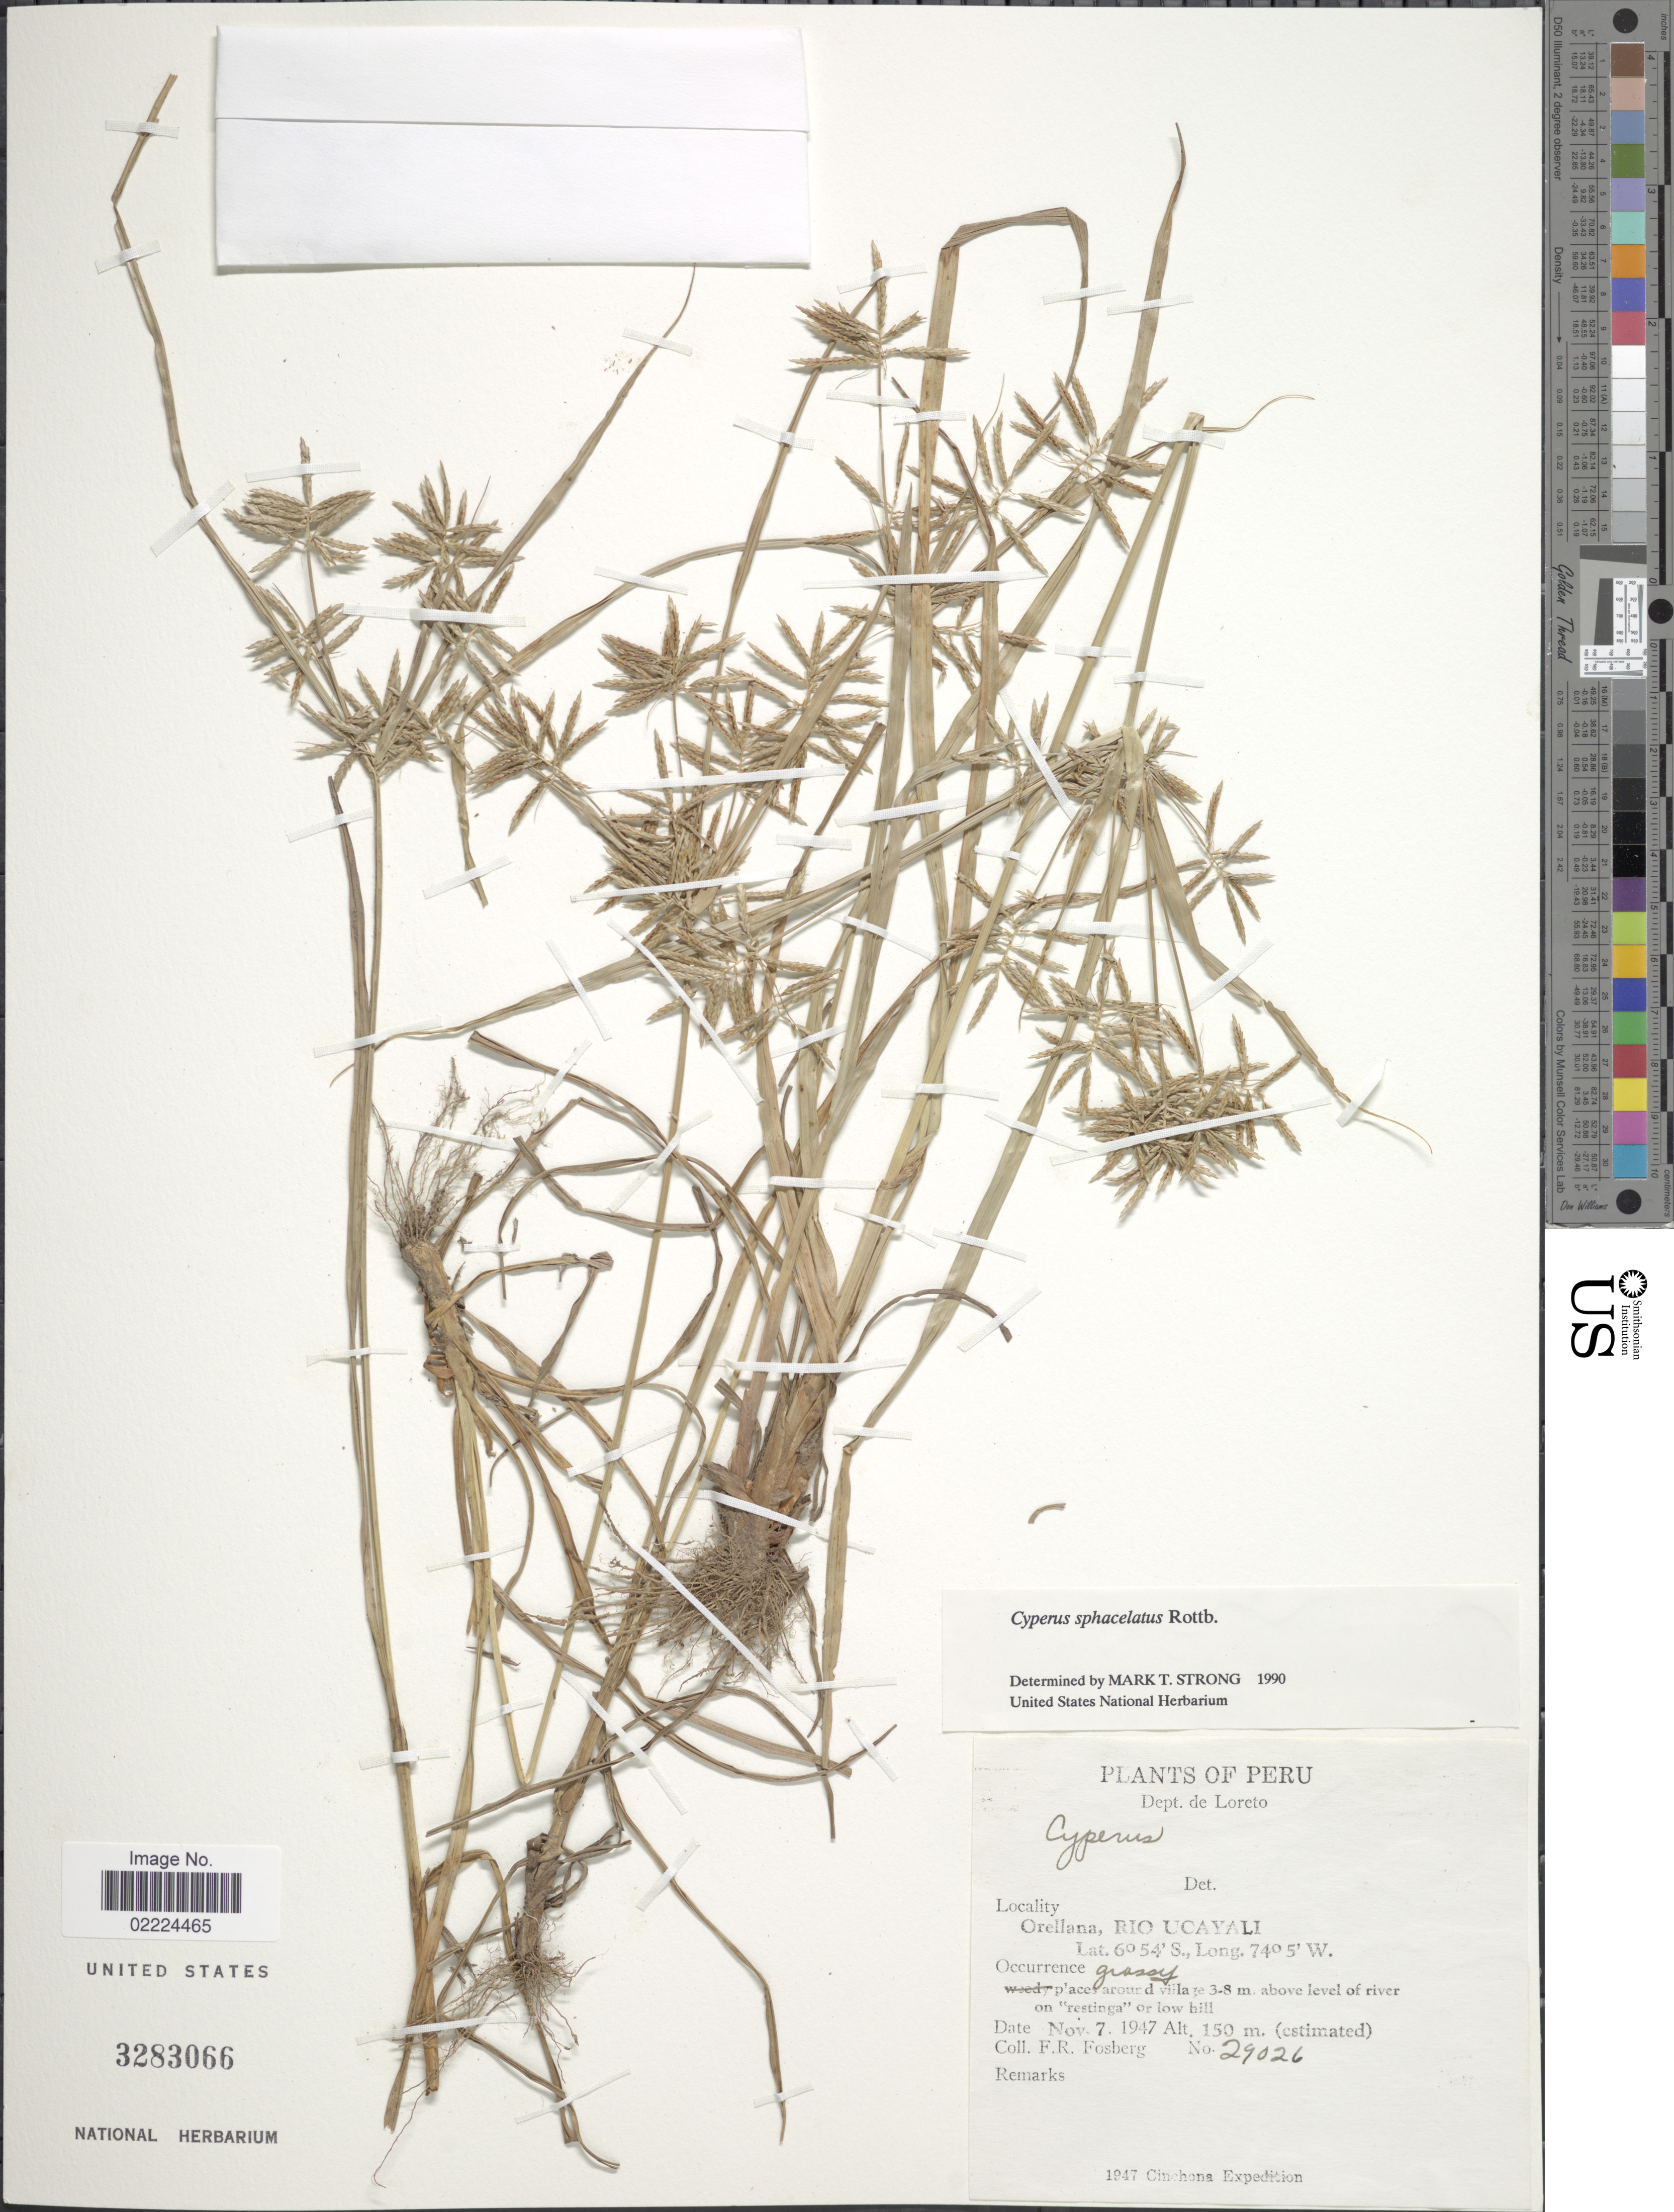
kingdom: Plantae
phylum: Tracheophyta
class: Liliopsida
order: Poales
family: Cyperaceae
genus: Cyperus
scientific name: Cyperus sphacelatus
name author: Rottb.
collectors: F. R. Fosberg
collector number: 29026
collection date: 1947-11-07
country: Peru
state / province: Loreto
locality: Orellana, Rio Ucayali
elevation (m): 150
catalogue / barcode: US 3283066